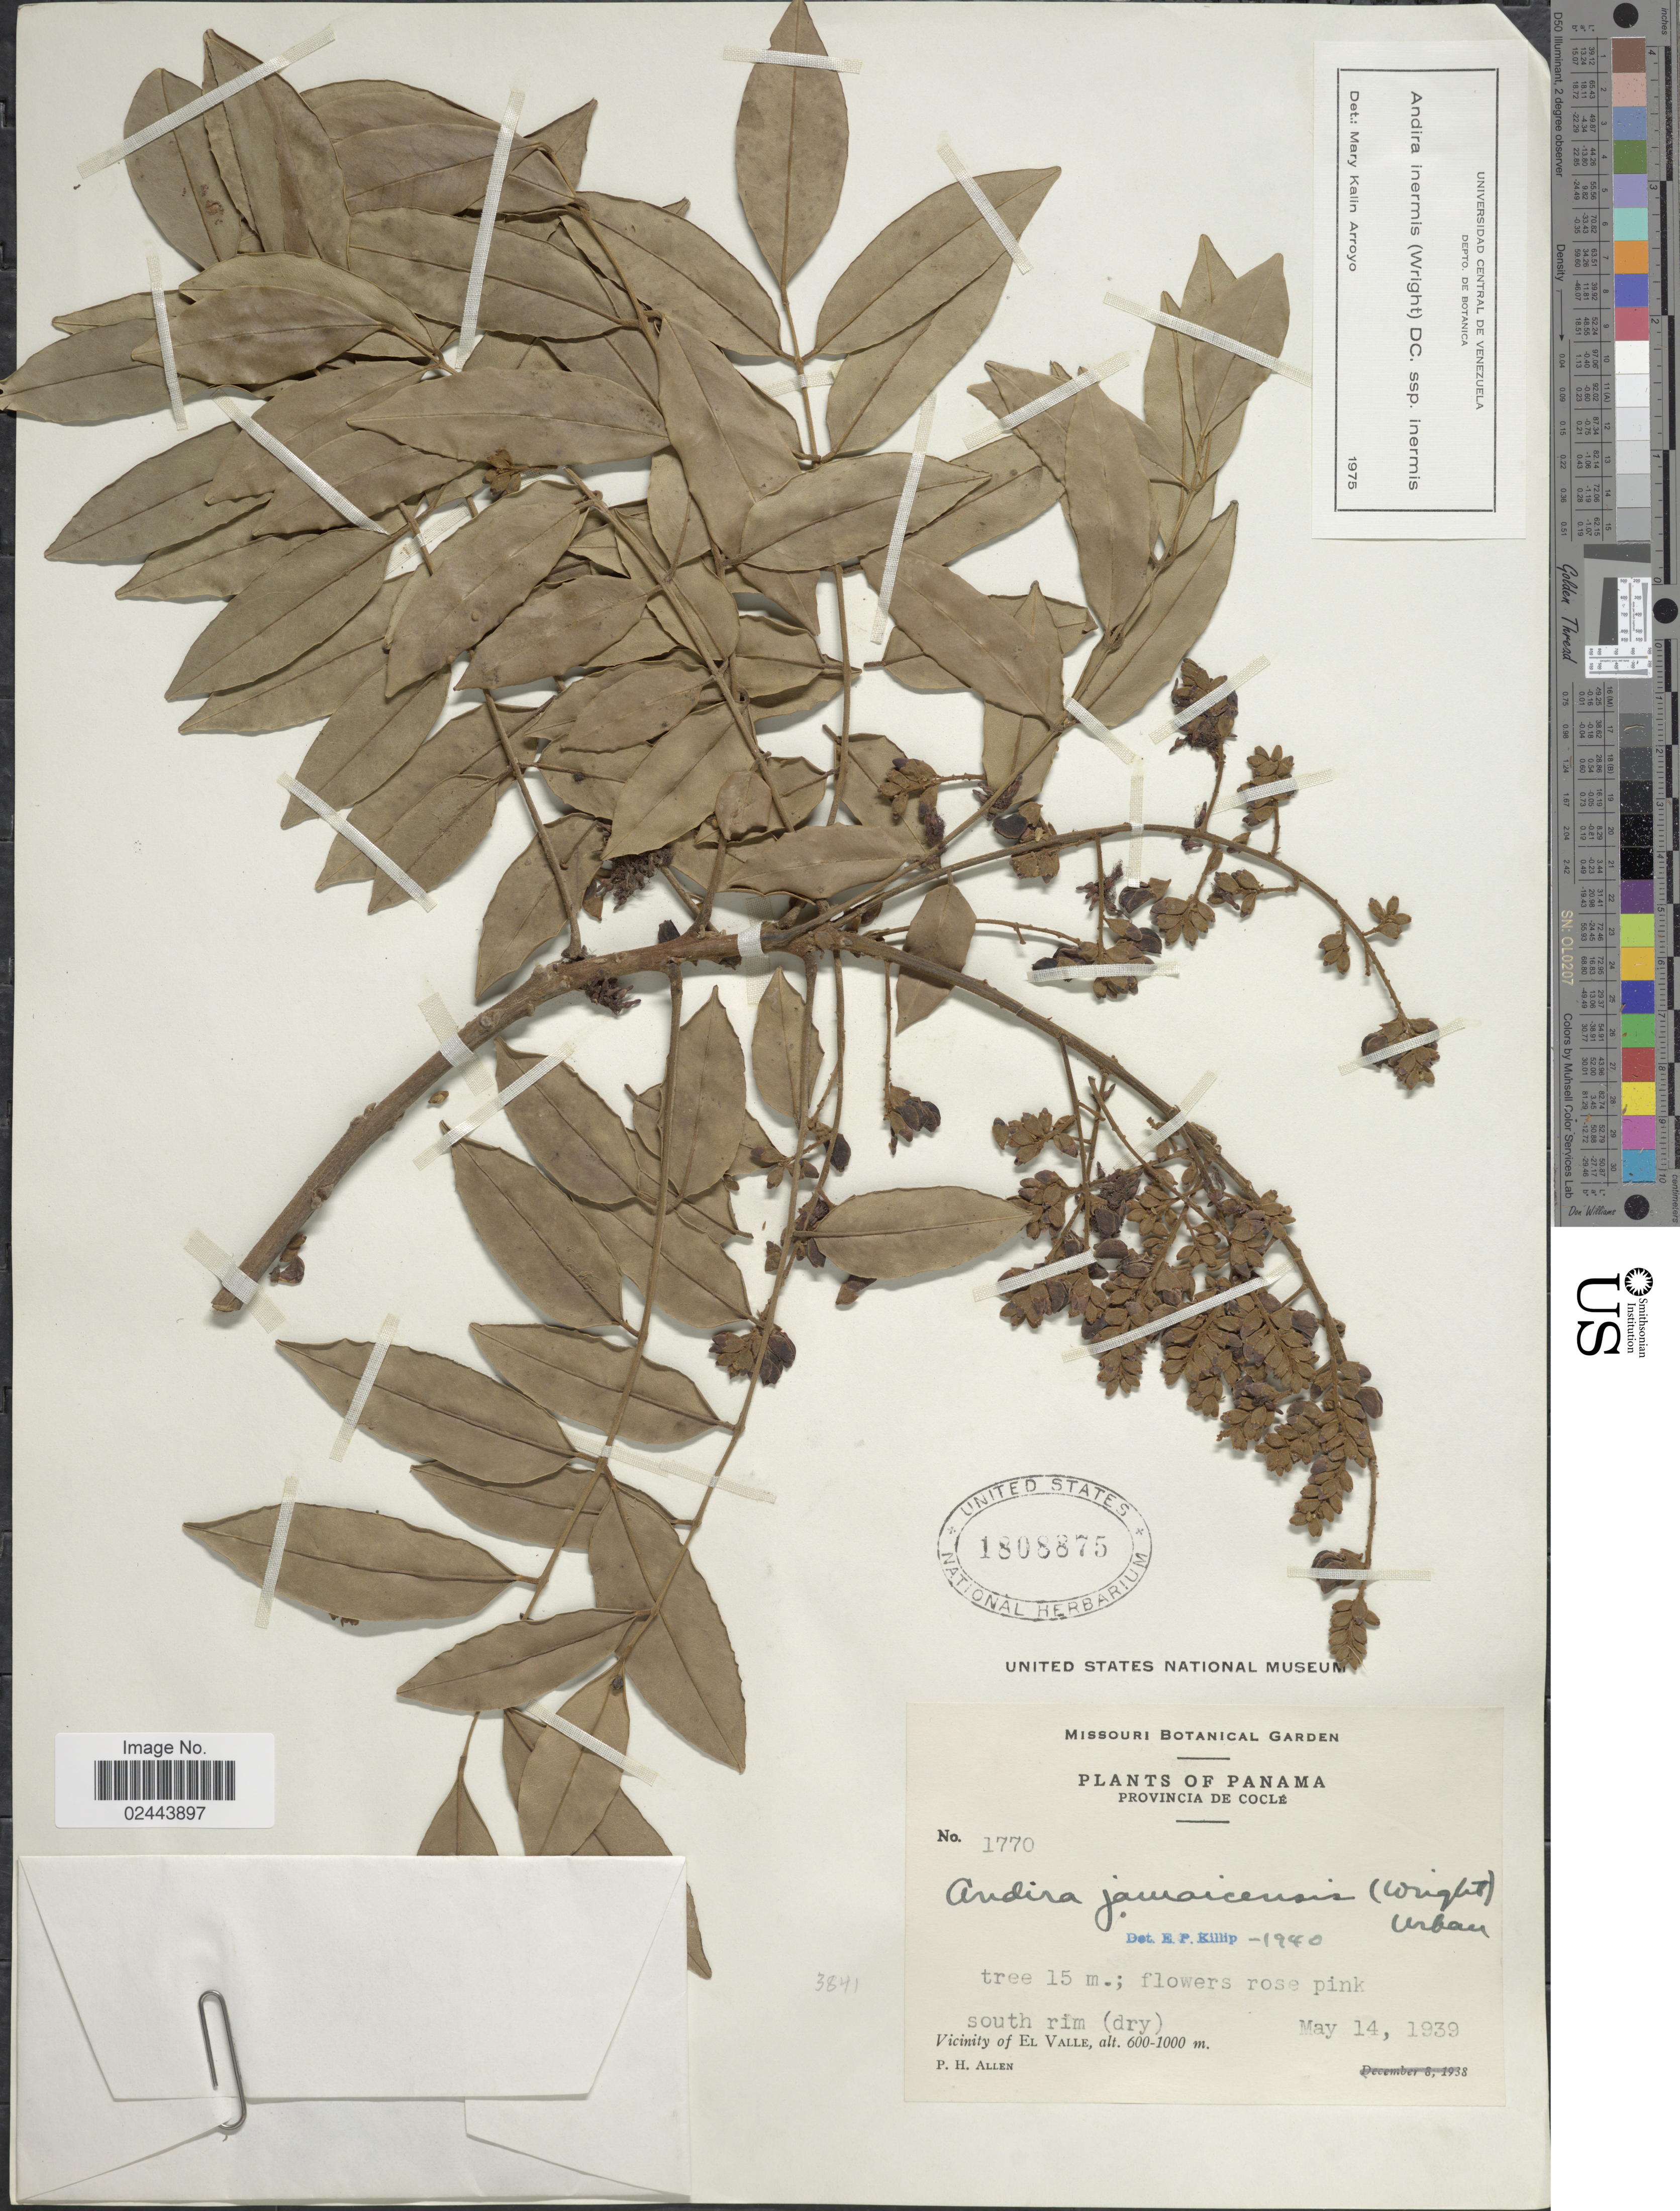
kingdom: Plantae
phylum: Tracheophyta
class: Magnoliopsida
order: Fabales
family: Fabaceae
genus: Andira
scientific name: Andira inermis subsp. inermis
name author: (W. Wright) Kunth ex DC.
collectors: P. H. Allen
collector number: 1770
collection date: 1939-05-14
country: Panama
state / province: Coclé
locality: South rim (dry) Vicinity of El Valle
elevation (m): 600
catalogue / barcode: US 1808875